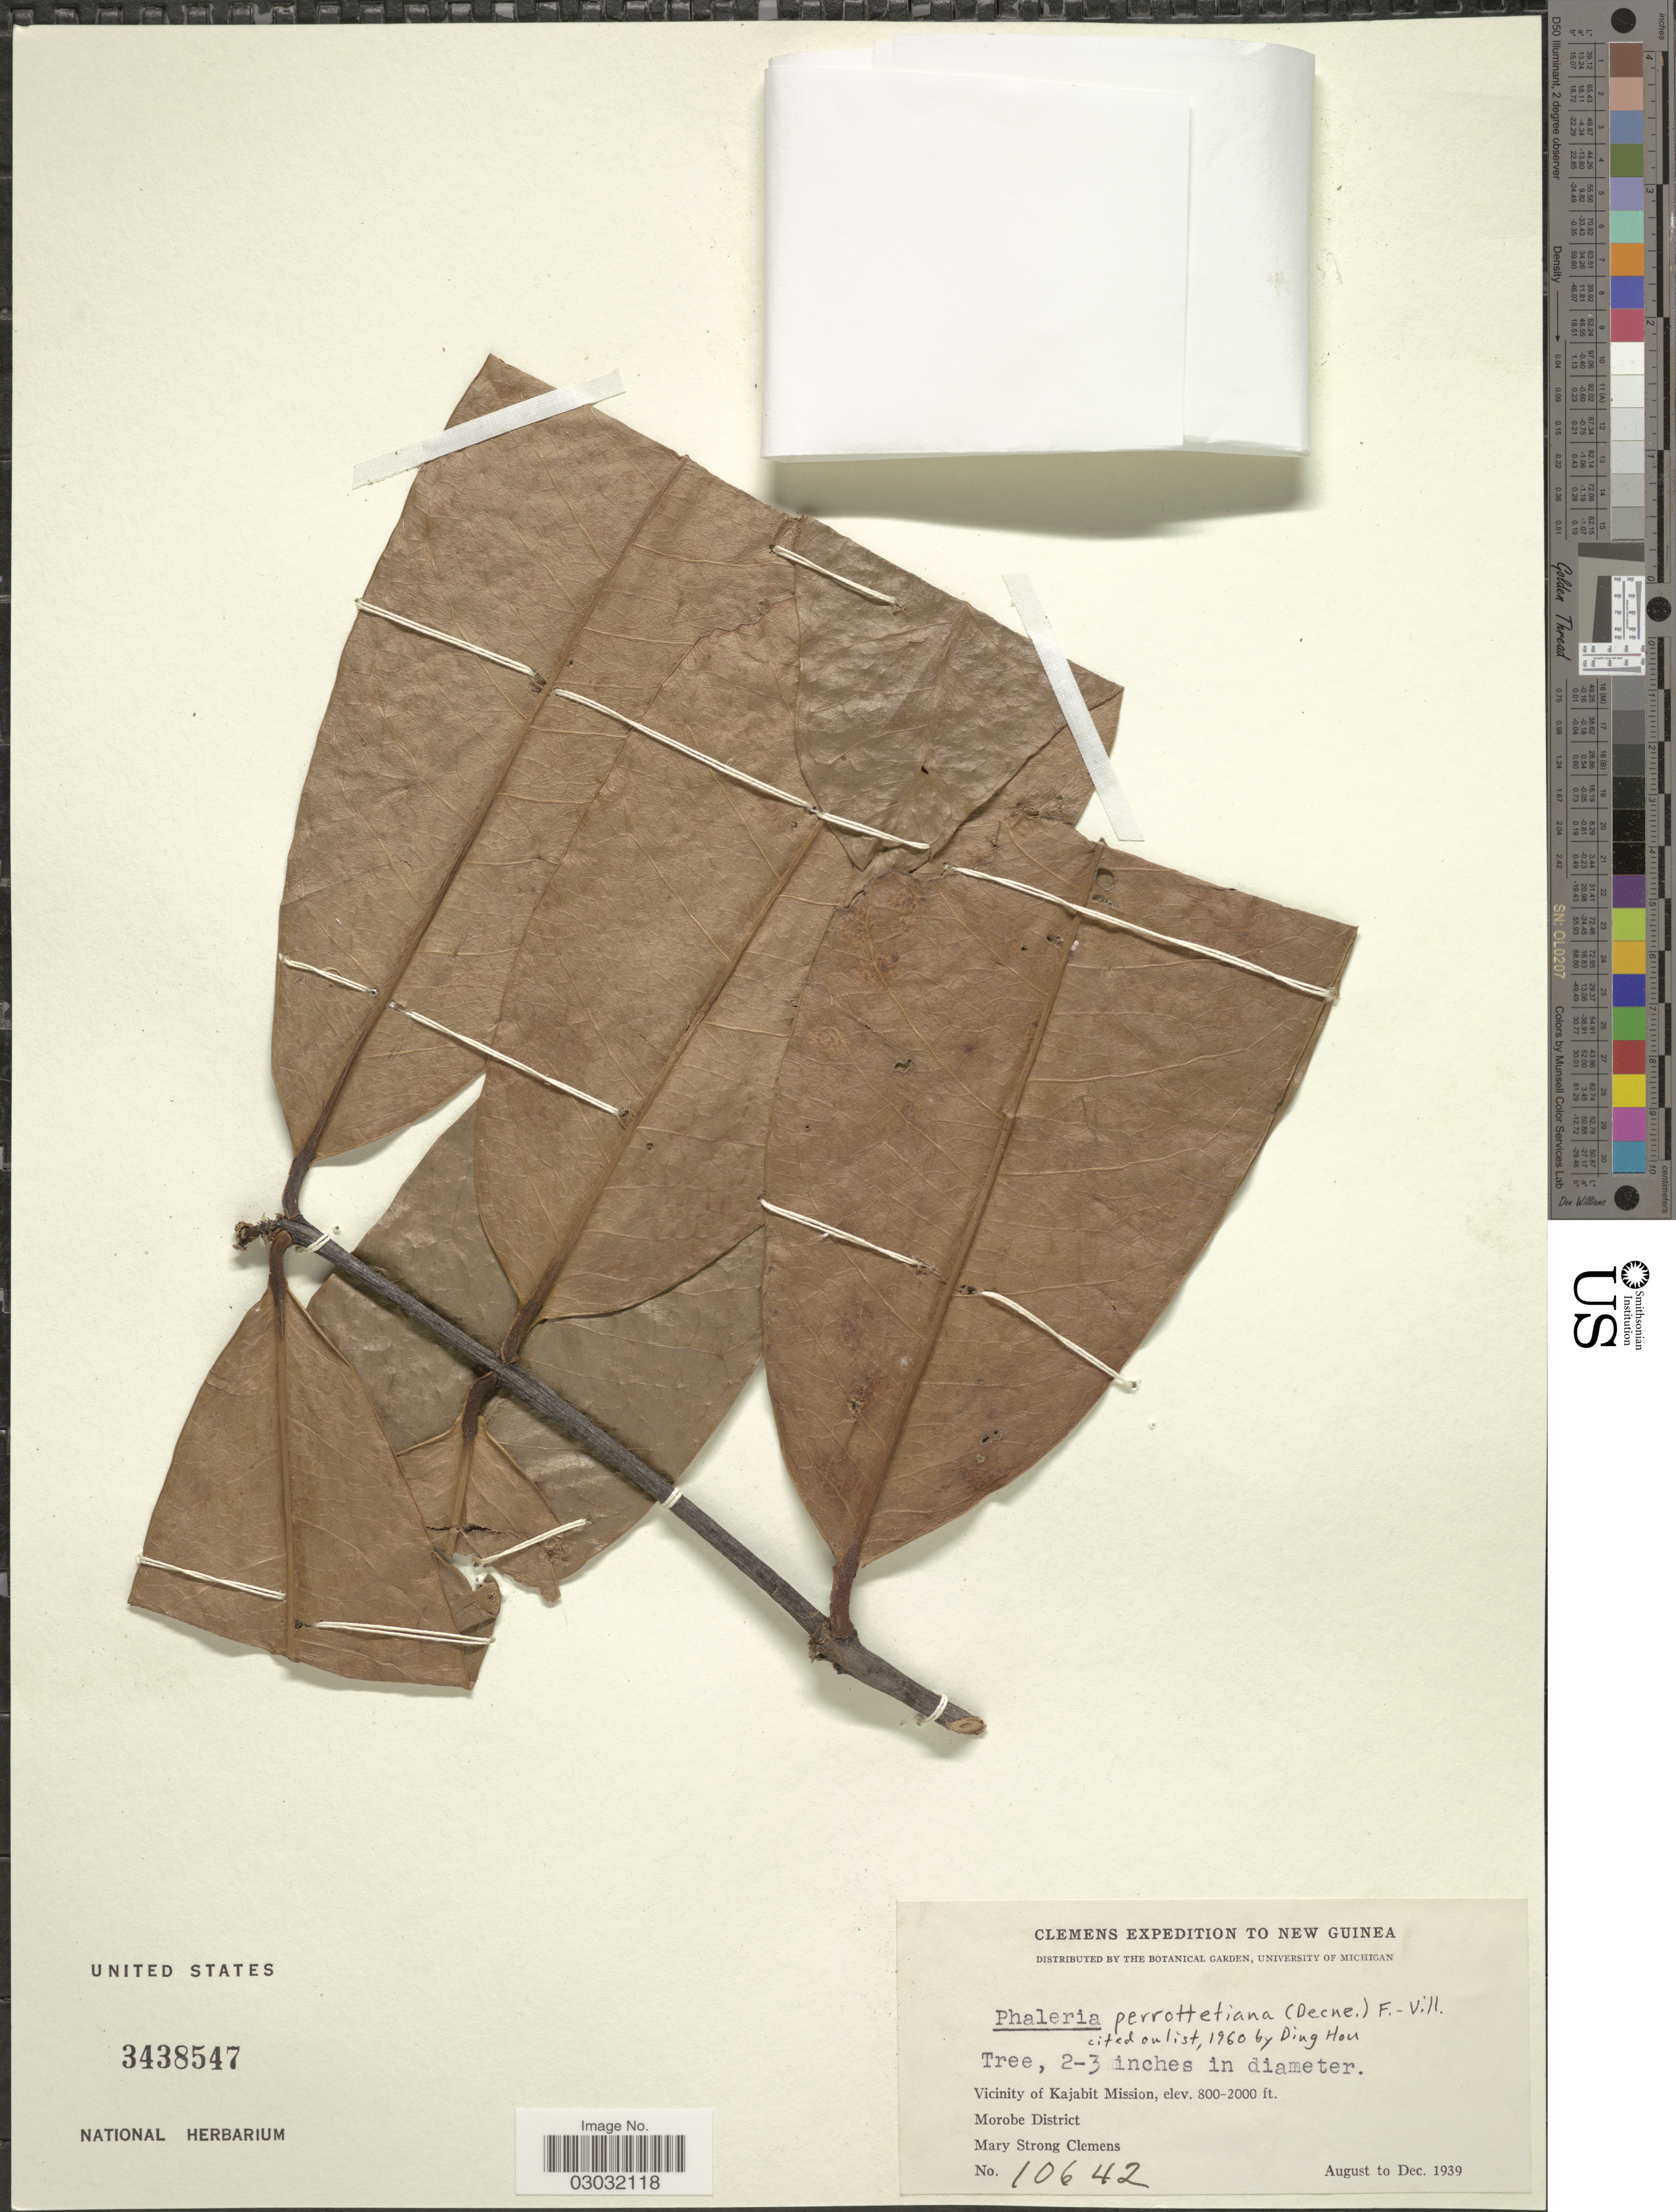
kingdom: Plantae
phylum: Tracheophyta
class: Magnoliopsida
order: Malvales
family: Thymelaeaceae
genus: Phaleria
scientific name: Phaleria perrottetiana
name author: (Decne.) Fern.-Vill.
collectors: M. S. Clemens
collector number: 10642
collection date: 1939-08/1939-12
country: Papua New Guinea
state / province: Morobe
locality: Vicinity of Kajabit Mission, Morobe District.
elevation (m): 244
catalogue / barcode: US 3438547